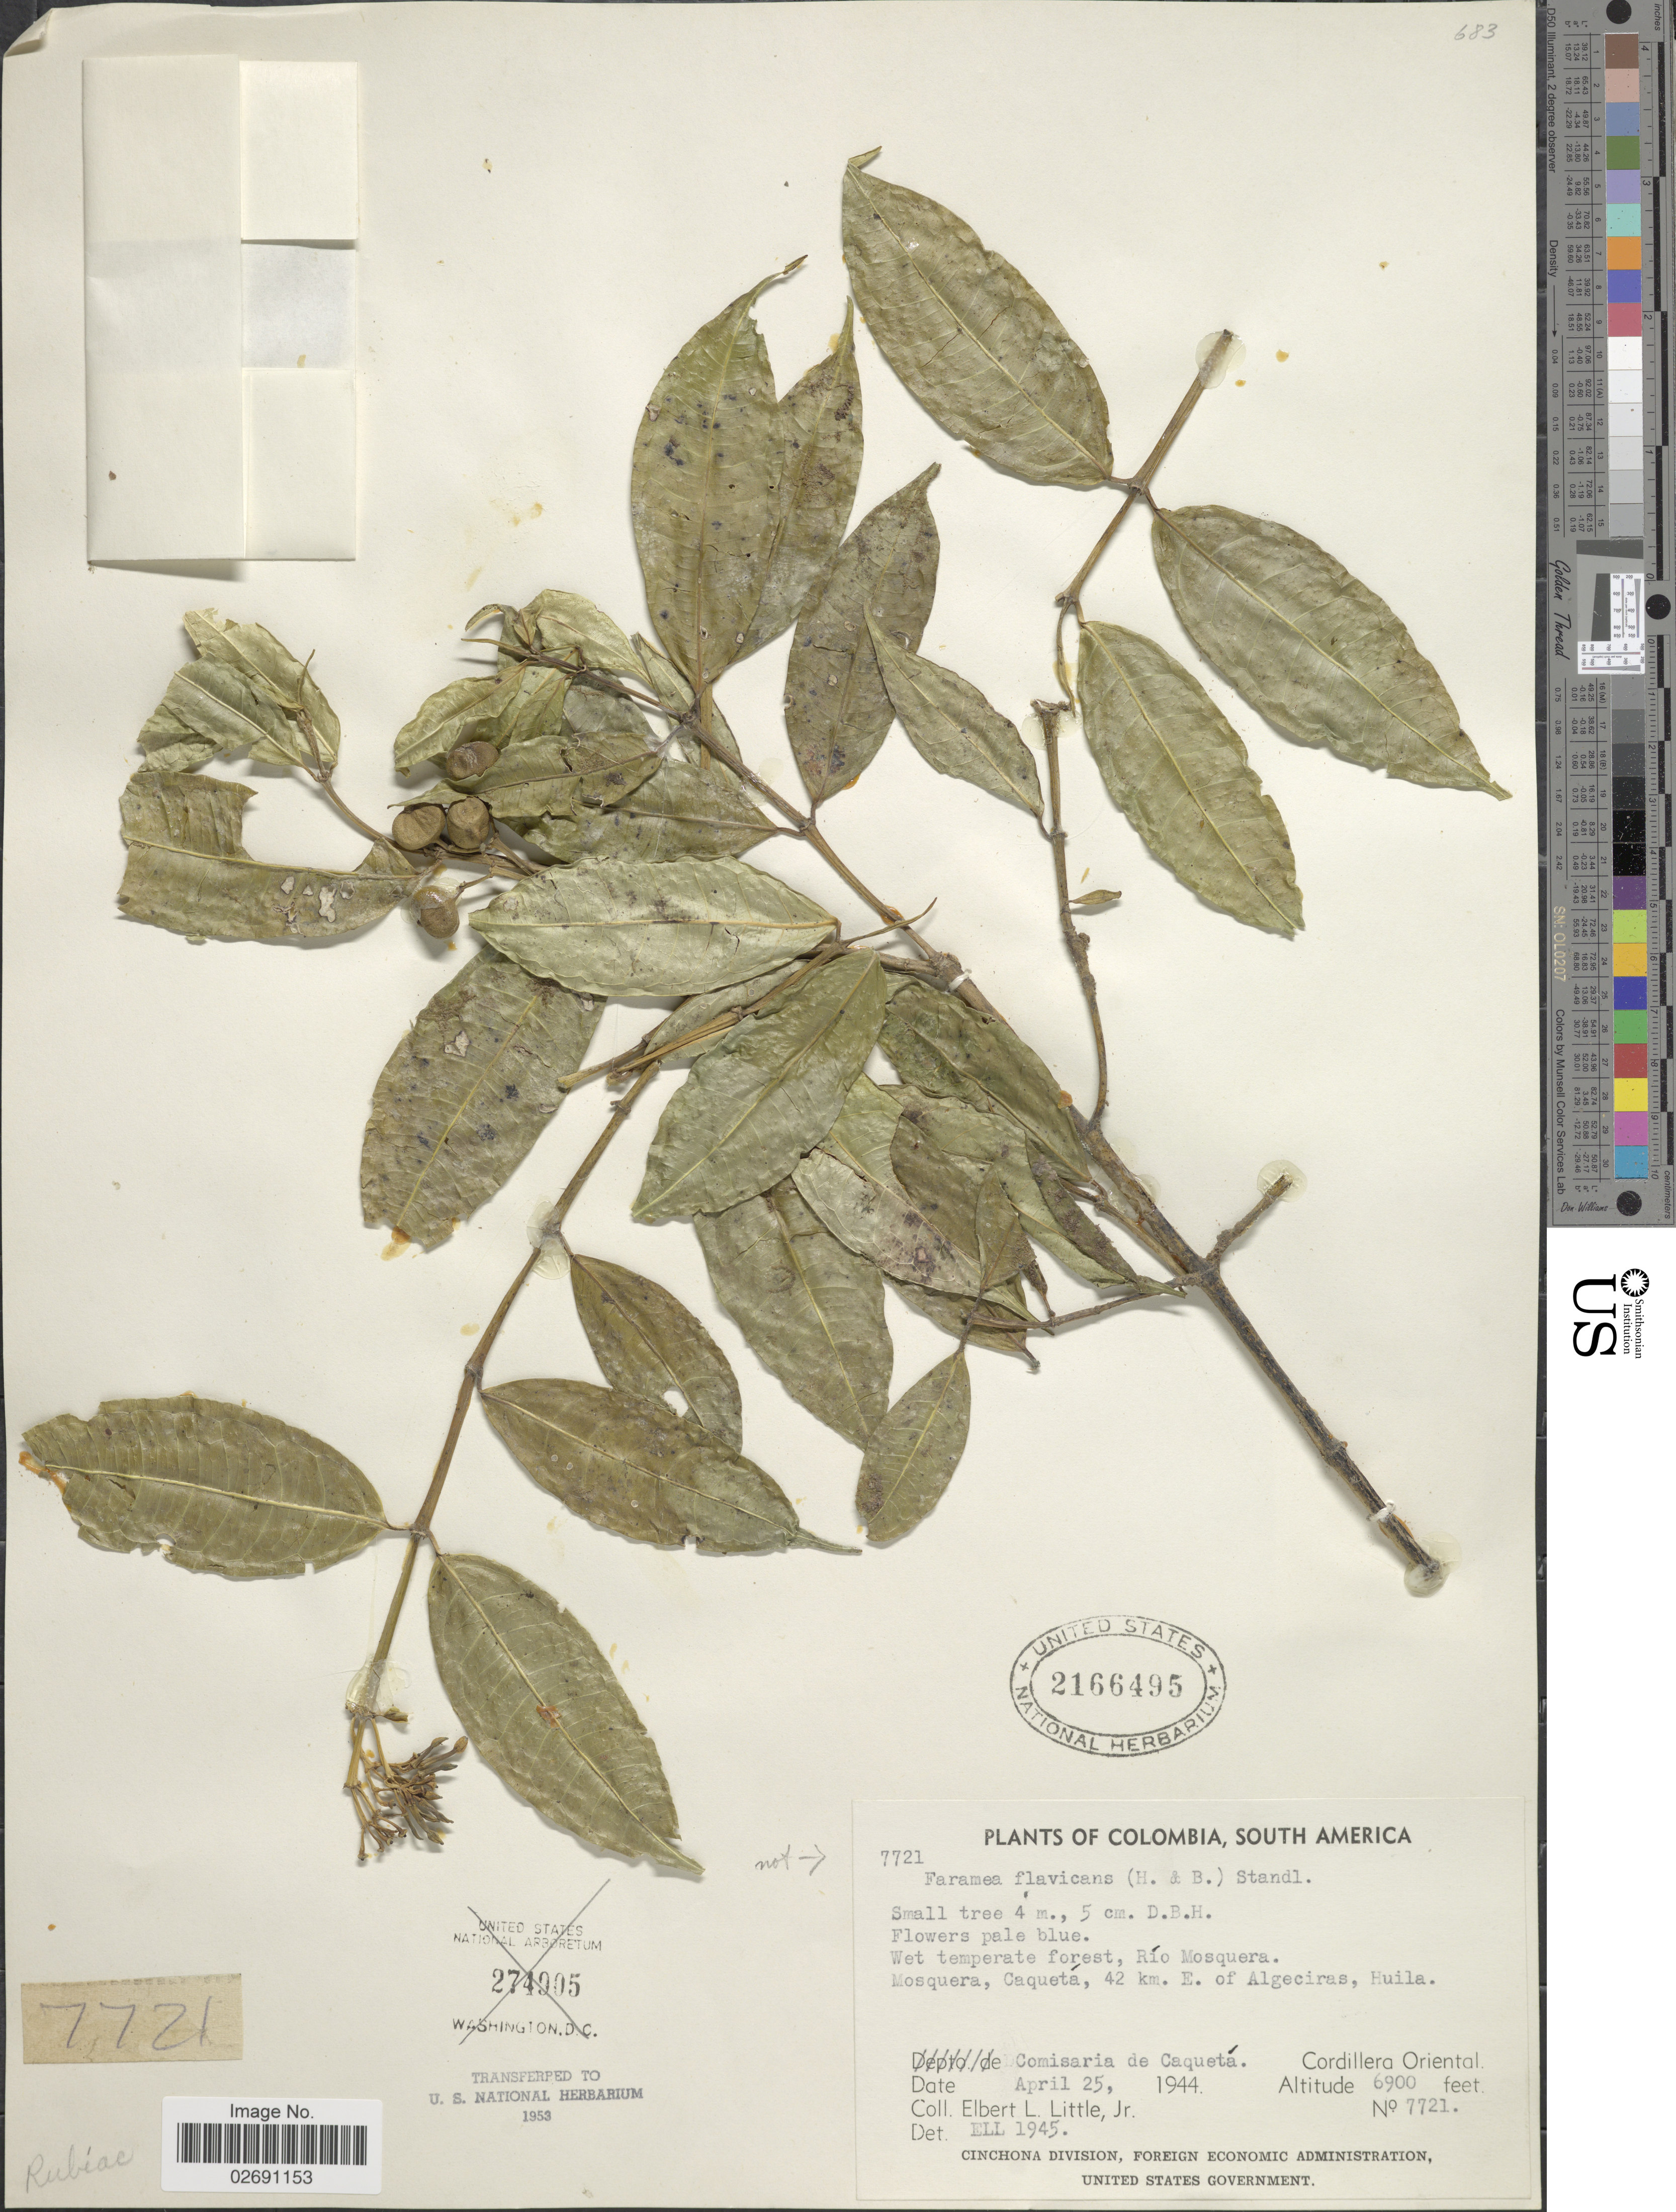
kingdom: Plantae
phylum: Tracheophyta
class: Magnoliopsida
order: Gentianales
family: Rubiaceae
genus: Faramea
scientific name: Faramea sp.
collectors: E. L. Little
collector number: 7721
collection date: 1944-04-25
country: Colombia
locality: Wet temperate forest, Rio Mosquera, Mosquera, Caqueta, 42 km. E. of Algeciras, Comisaria de Caqueta, Cordillera Oriental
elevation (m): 2103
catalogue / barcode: US 2166495